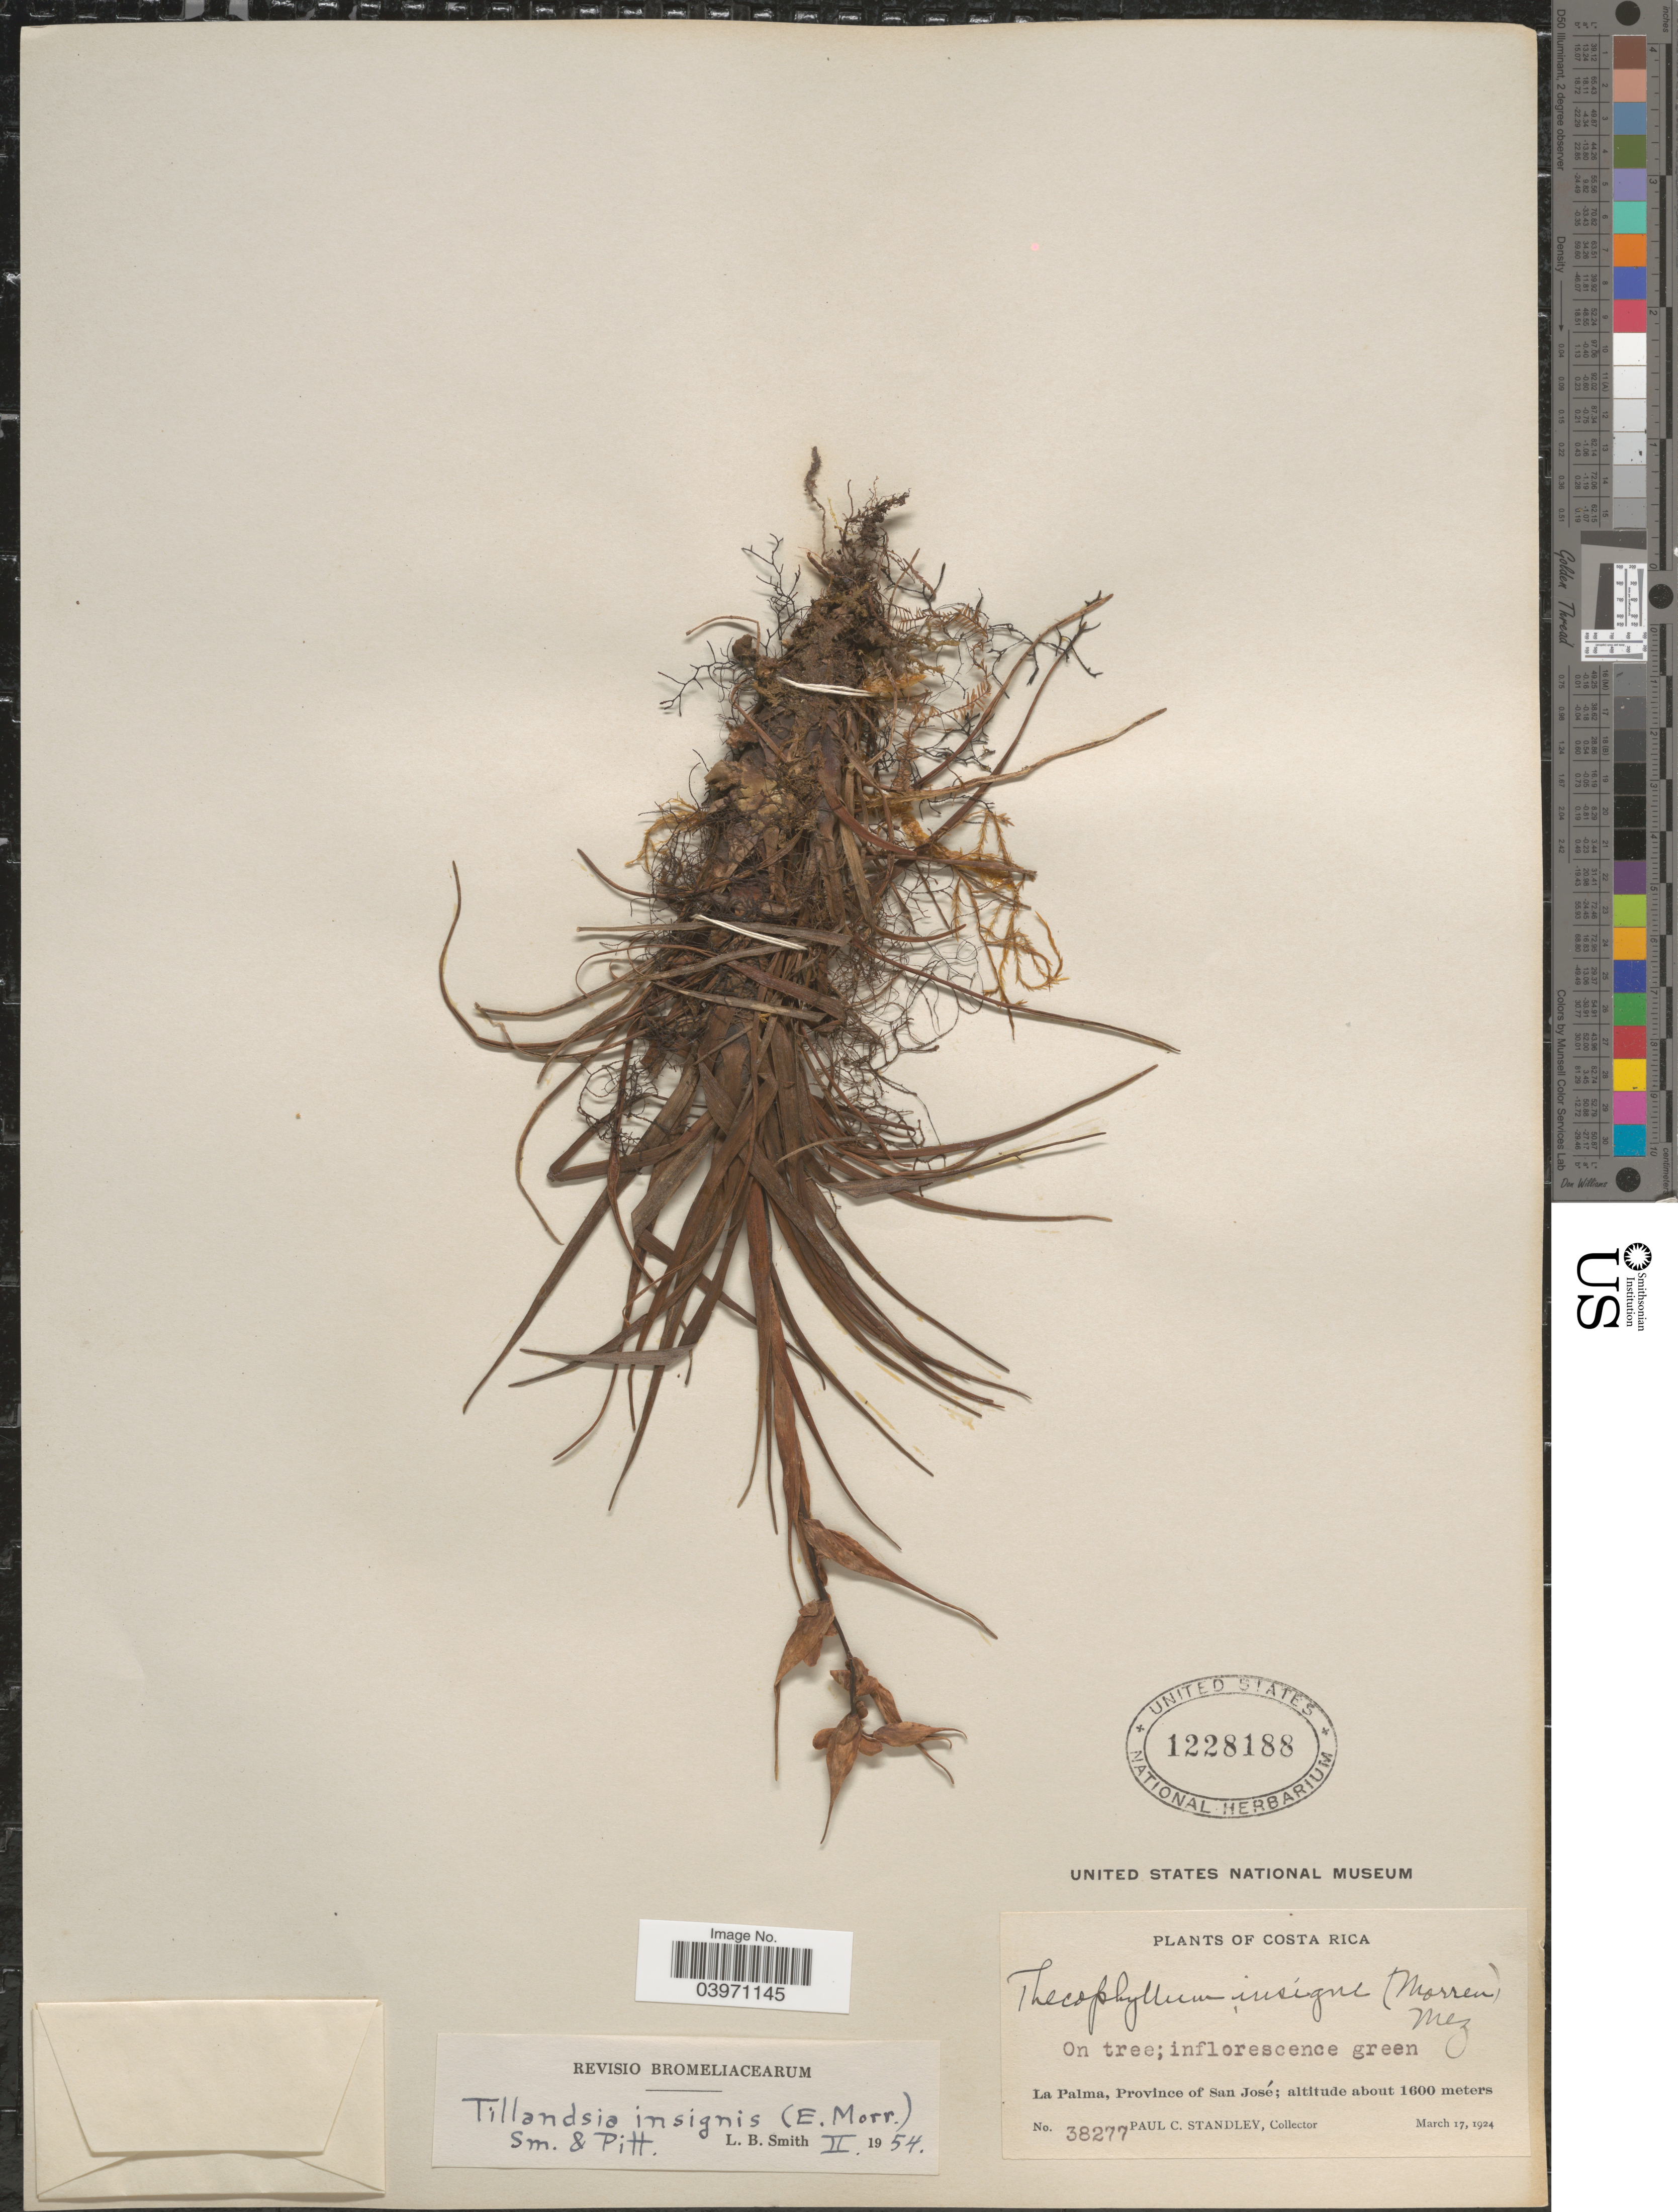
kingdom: Plantae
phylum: Tracheophyta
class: Liliopsida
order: Poales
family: Bromeliaceae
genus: Tillandsia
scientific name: Tillandsia insignis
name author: (Mez) L.B. Sm. & Pittendr.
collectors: P. C. Standley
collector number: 38277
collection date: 1924-03-17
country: Costa Rica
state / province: San José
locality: La Palma.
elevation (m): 1600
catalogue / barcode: US 1228188